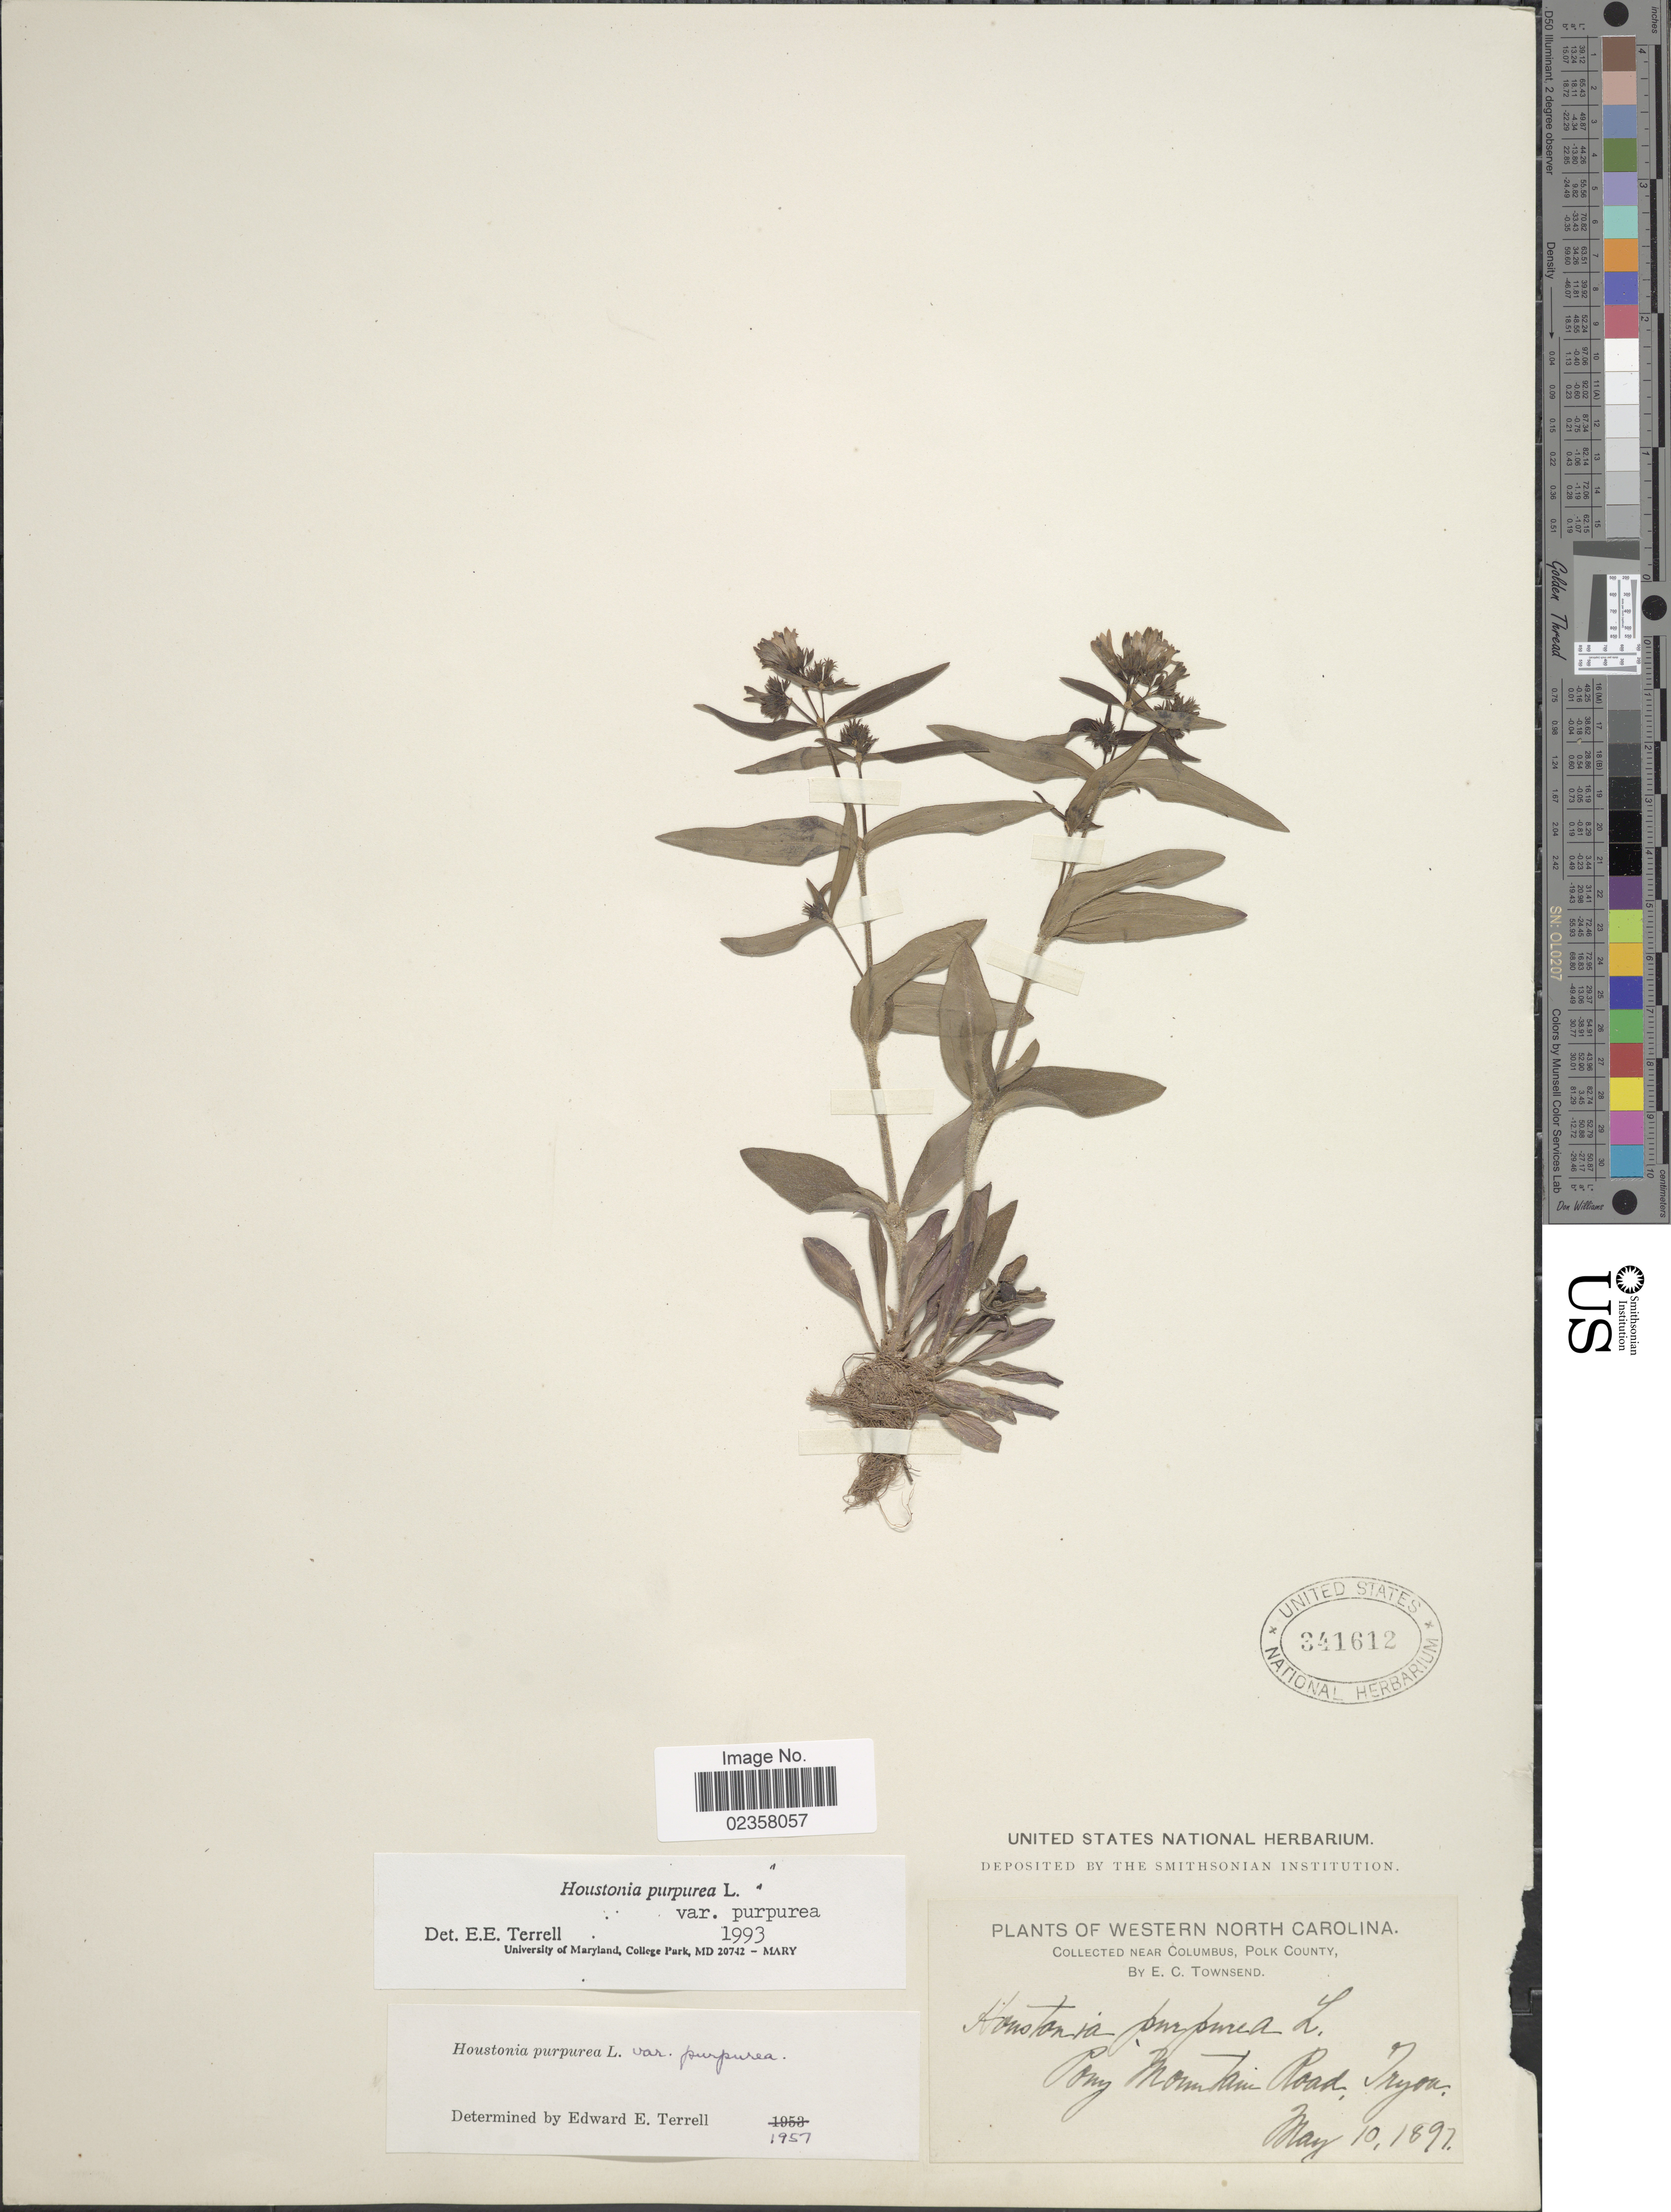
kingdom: Plantae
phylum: Tracheophyta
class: Magnoliopsida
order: Gentianales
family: Rubiaceae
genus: Houstonia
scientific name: Houstonia purpurea var. purpurea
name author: L.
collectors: E. C. Townsend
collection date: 1897-05-10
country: United States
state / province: North Carolina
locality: Western North Carolina, near Columbus, Polk County, Pony Mountain Road, Tryon.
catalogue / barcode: US 341612